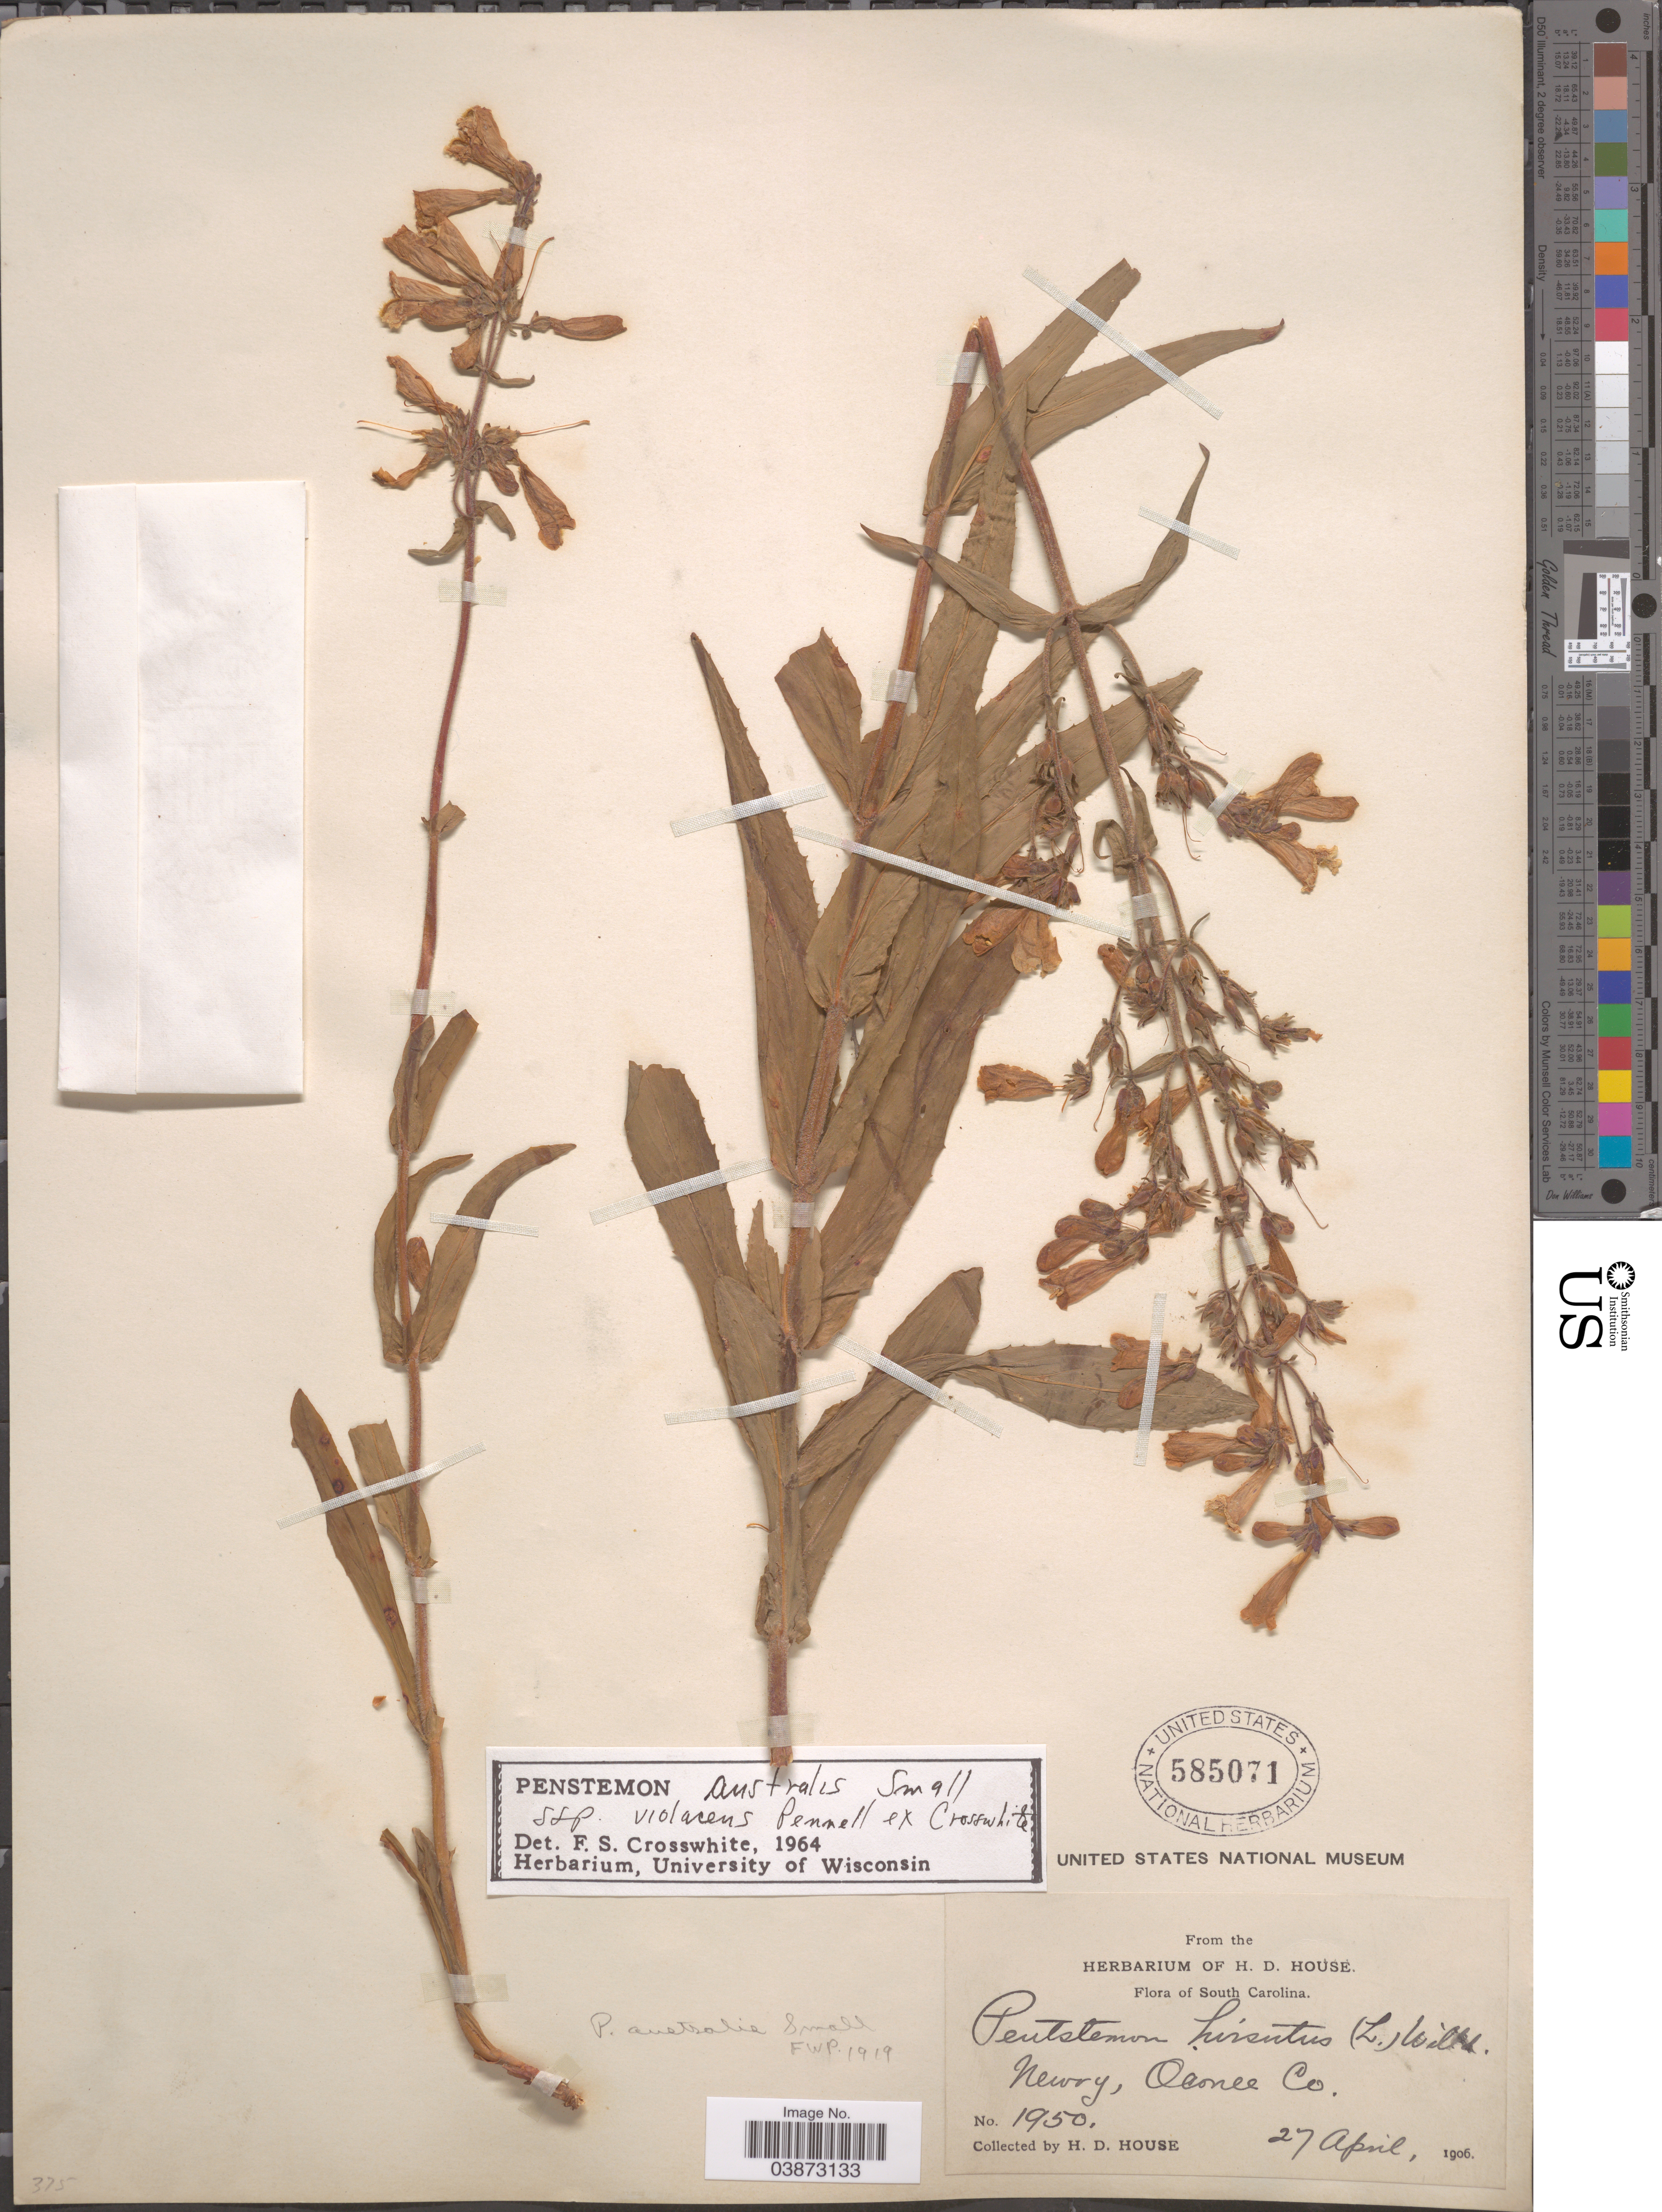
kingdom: Plantae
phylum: Tracheophyta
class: Magnoliopsida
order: Lamiales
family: Plantaginaceae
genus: Penstemon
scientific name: Penstemon australis subsp. violaceus Pennell ex Crosswh. susp. nov. ined.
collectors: H. D. House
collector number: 1950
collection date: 1906-04-27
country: United States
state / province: South Carolina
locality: Newry, Oconee Co.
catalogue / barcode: US 585071